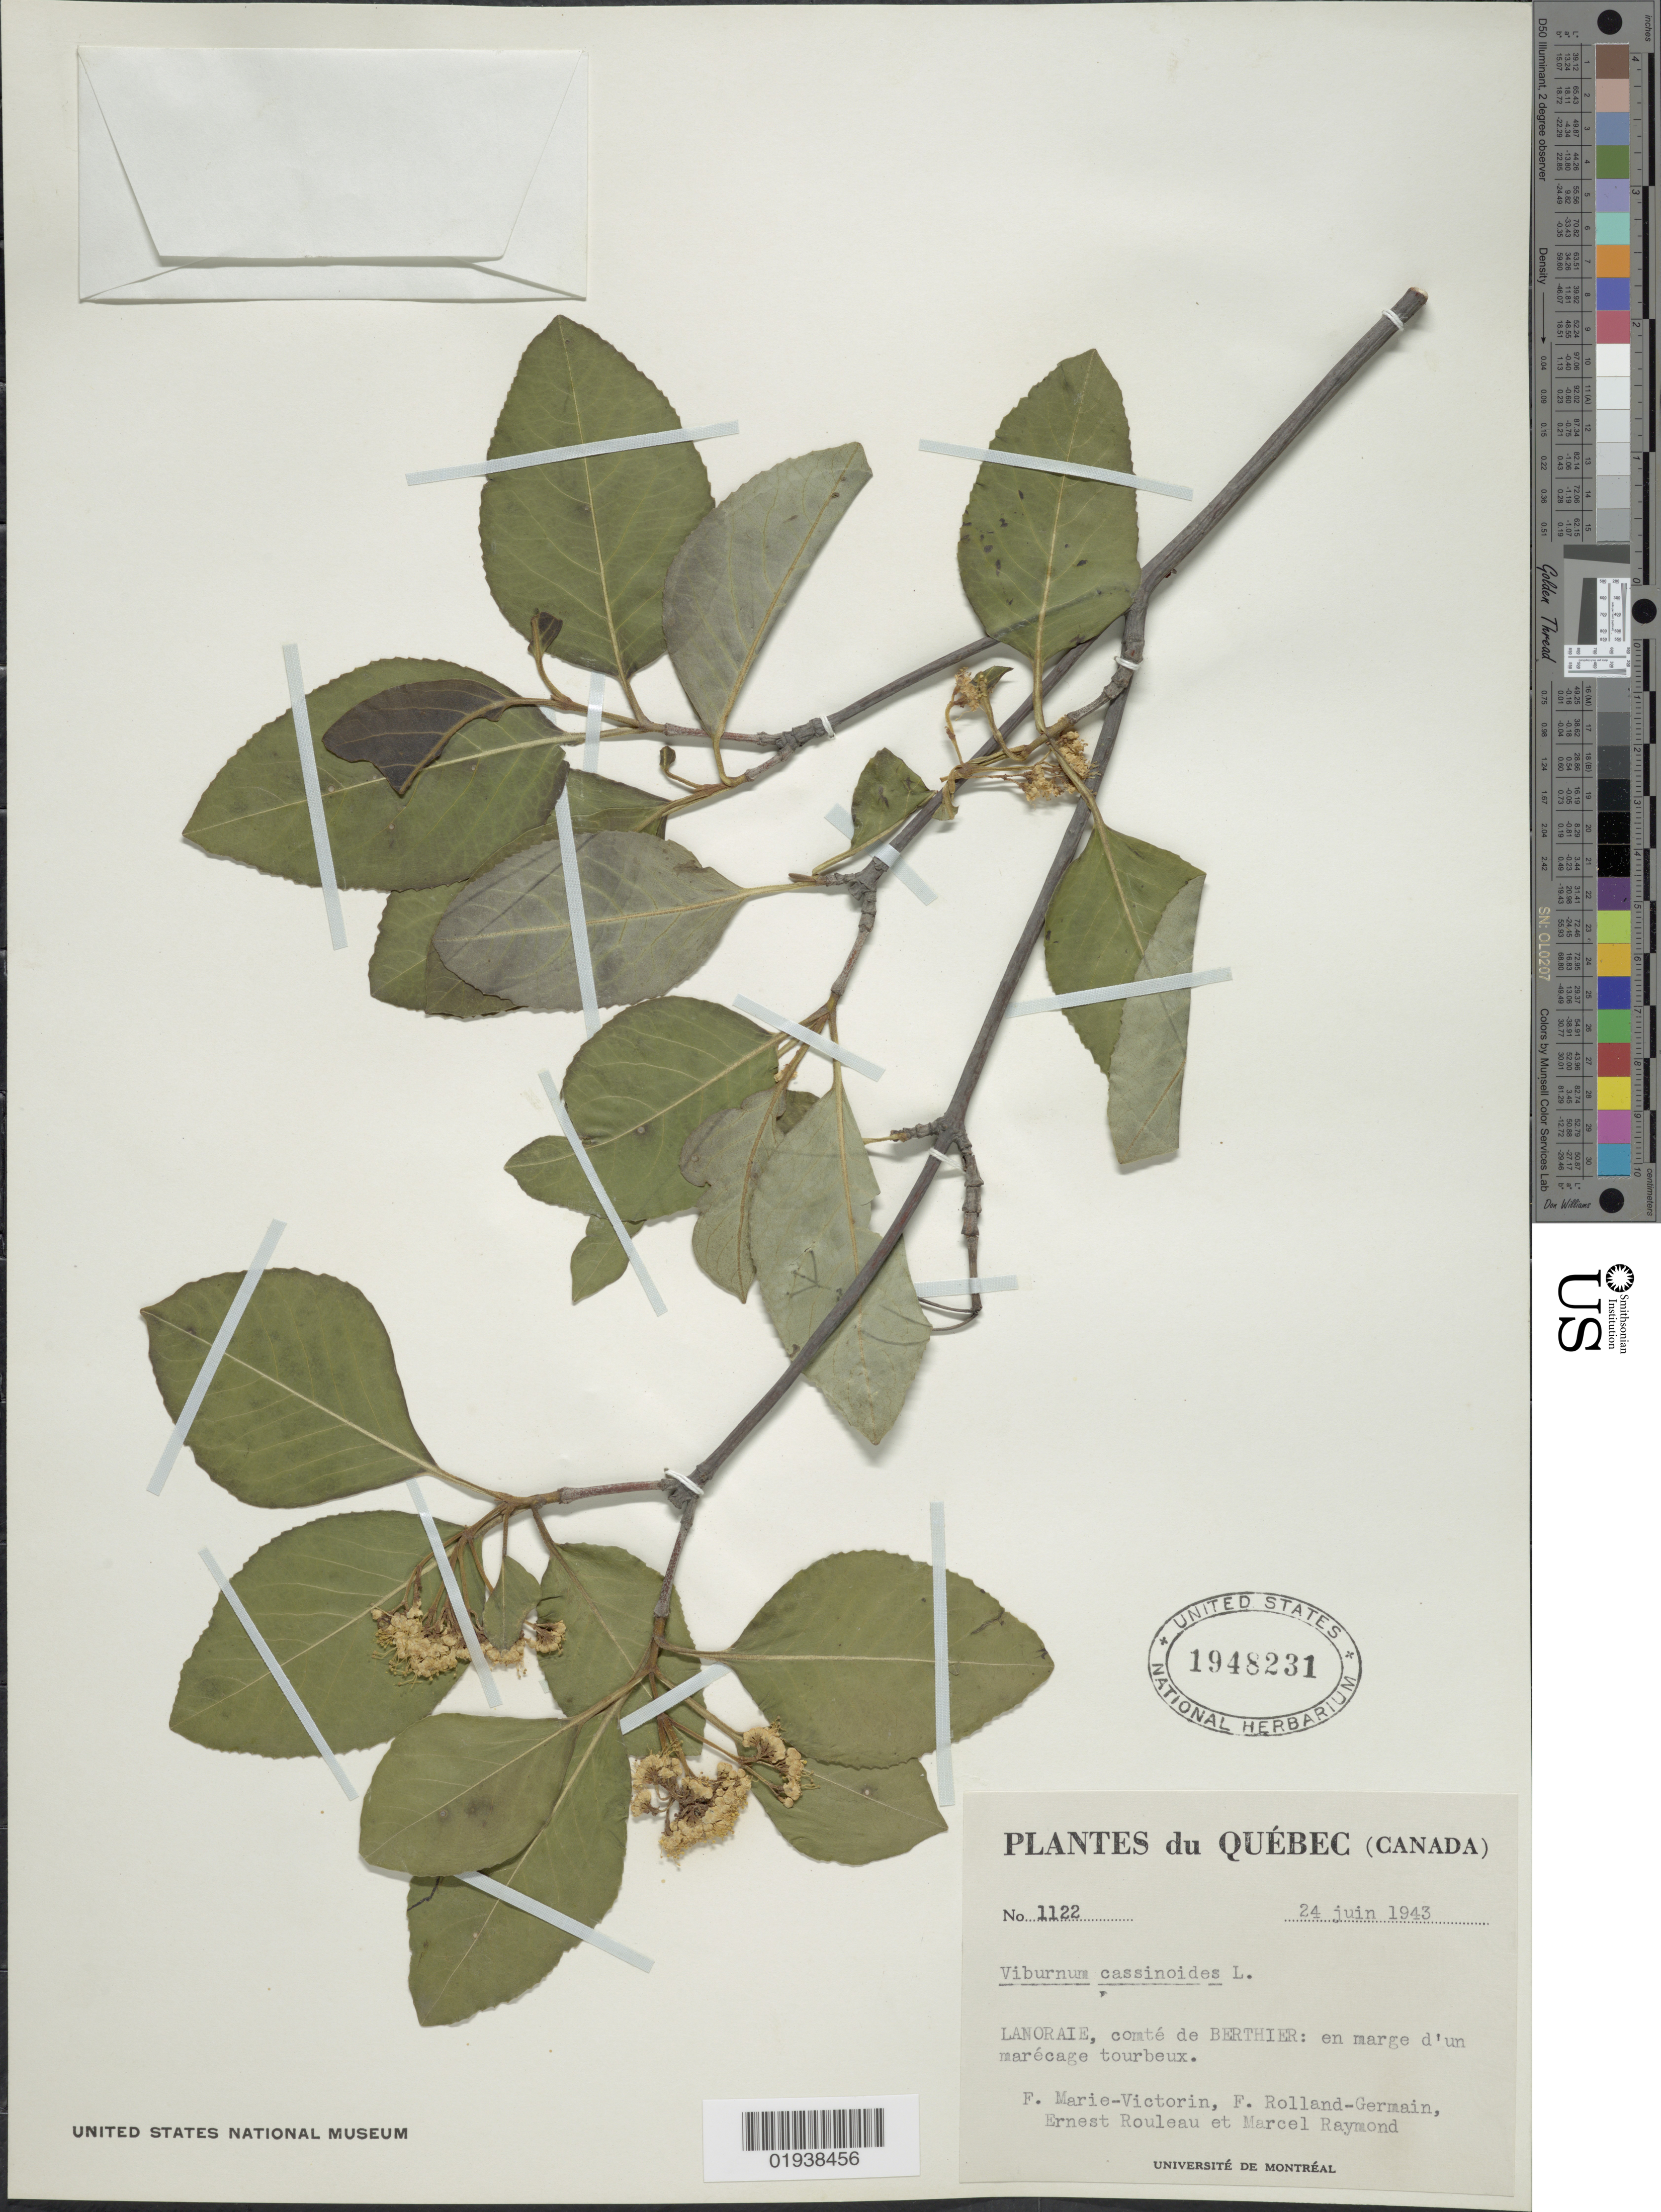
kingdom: Plantae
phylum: Tracheophyta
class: Magnoliopsida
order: Dipsacales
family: Viburnaceae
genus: Viburnum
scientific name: Viburnum cassinoides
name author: L.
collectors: F. Marie-Victorin, Rolland-Germain, E. Rouleau & M. Raymond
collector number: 1122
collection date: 1943-06-24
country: Canada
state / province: Quebec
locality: Lanoraie, comté de Berthier: en marge d'un marécage tourbeux.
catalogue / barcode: US 1948231